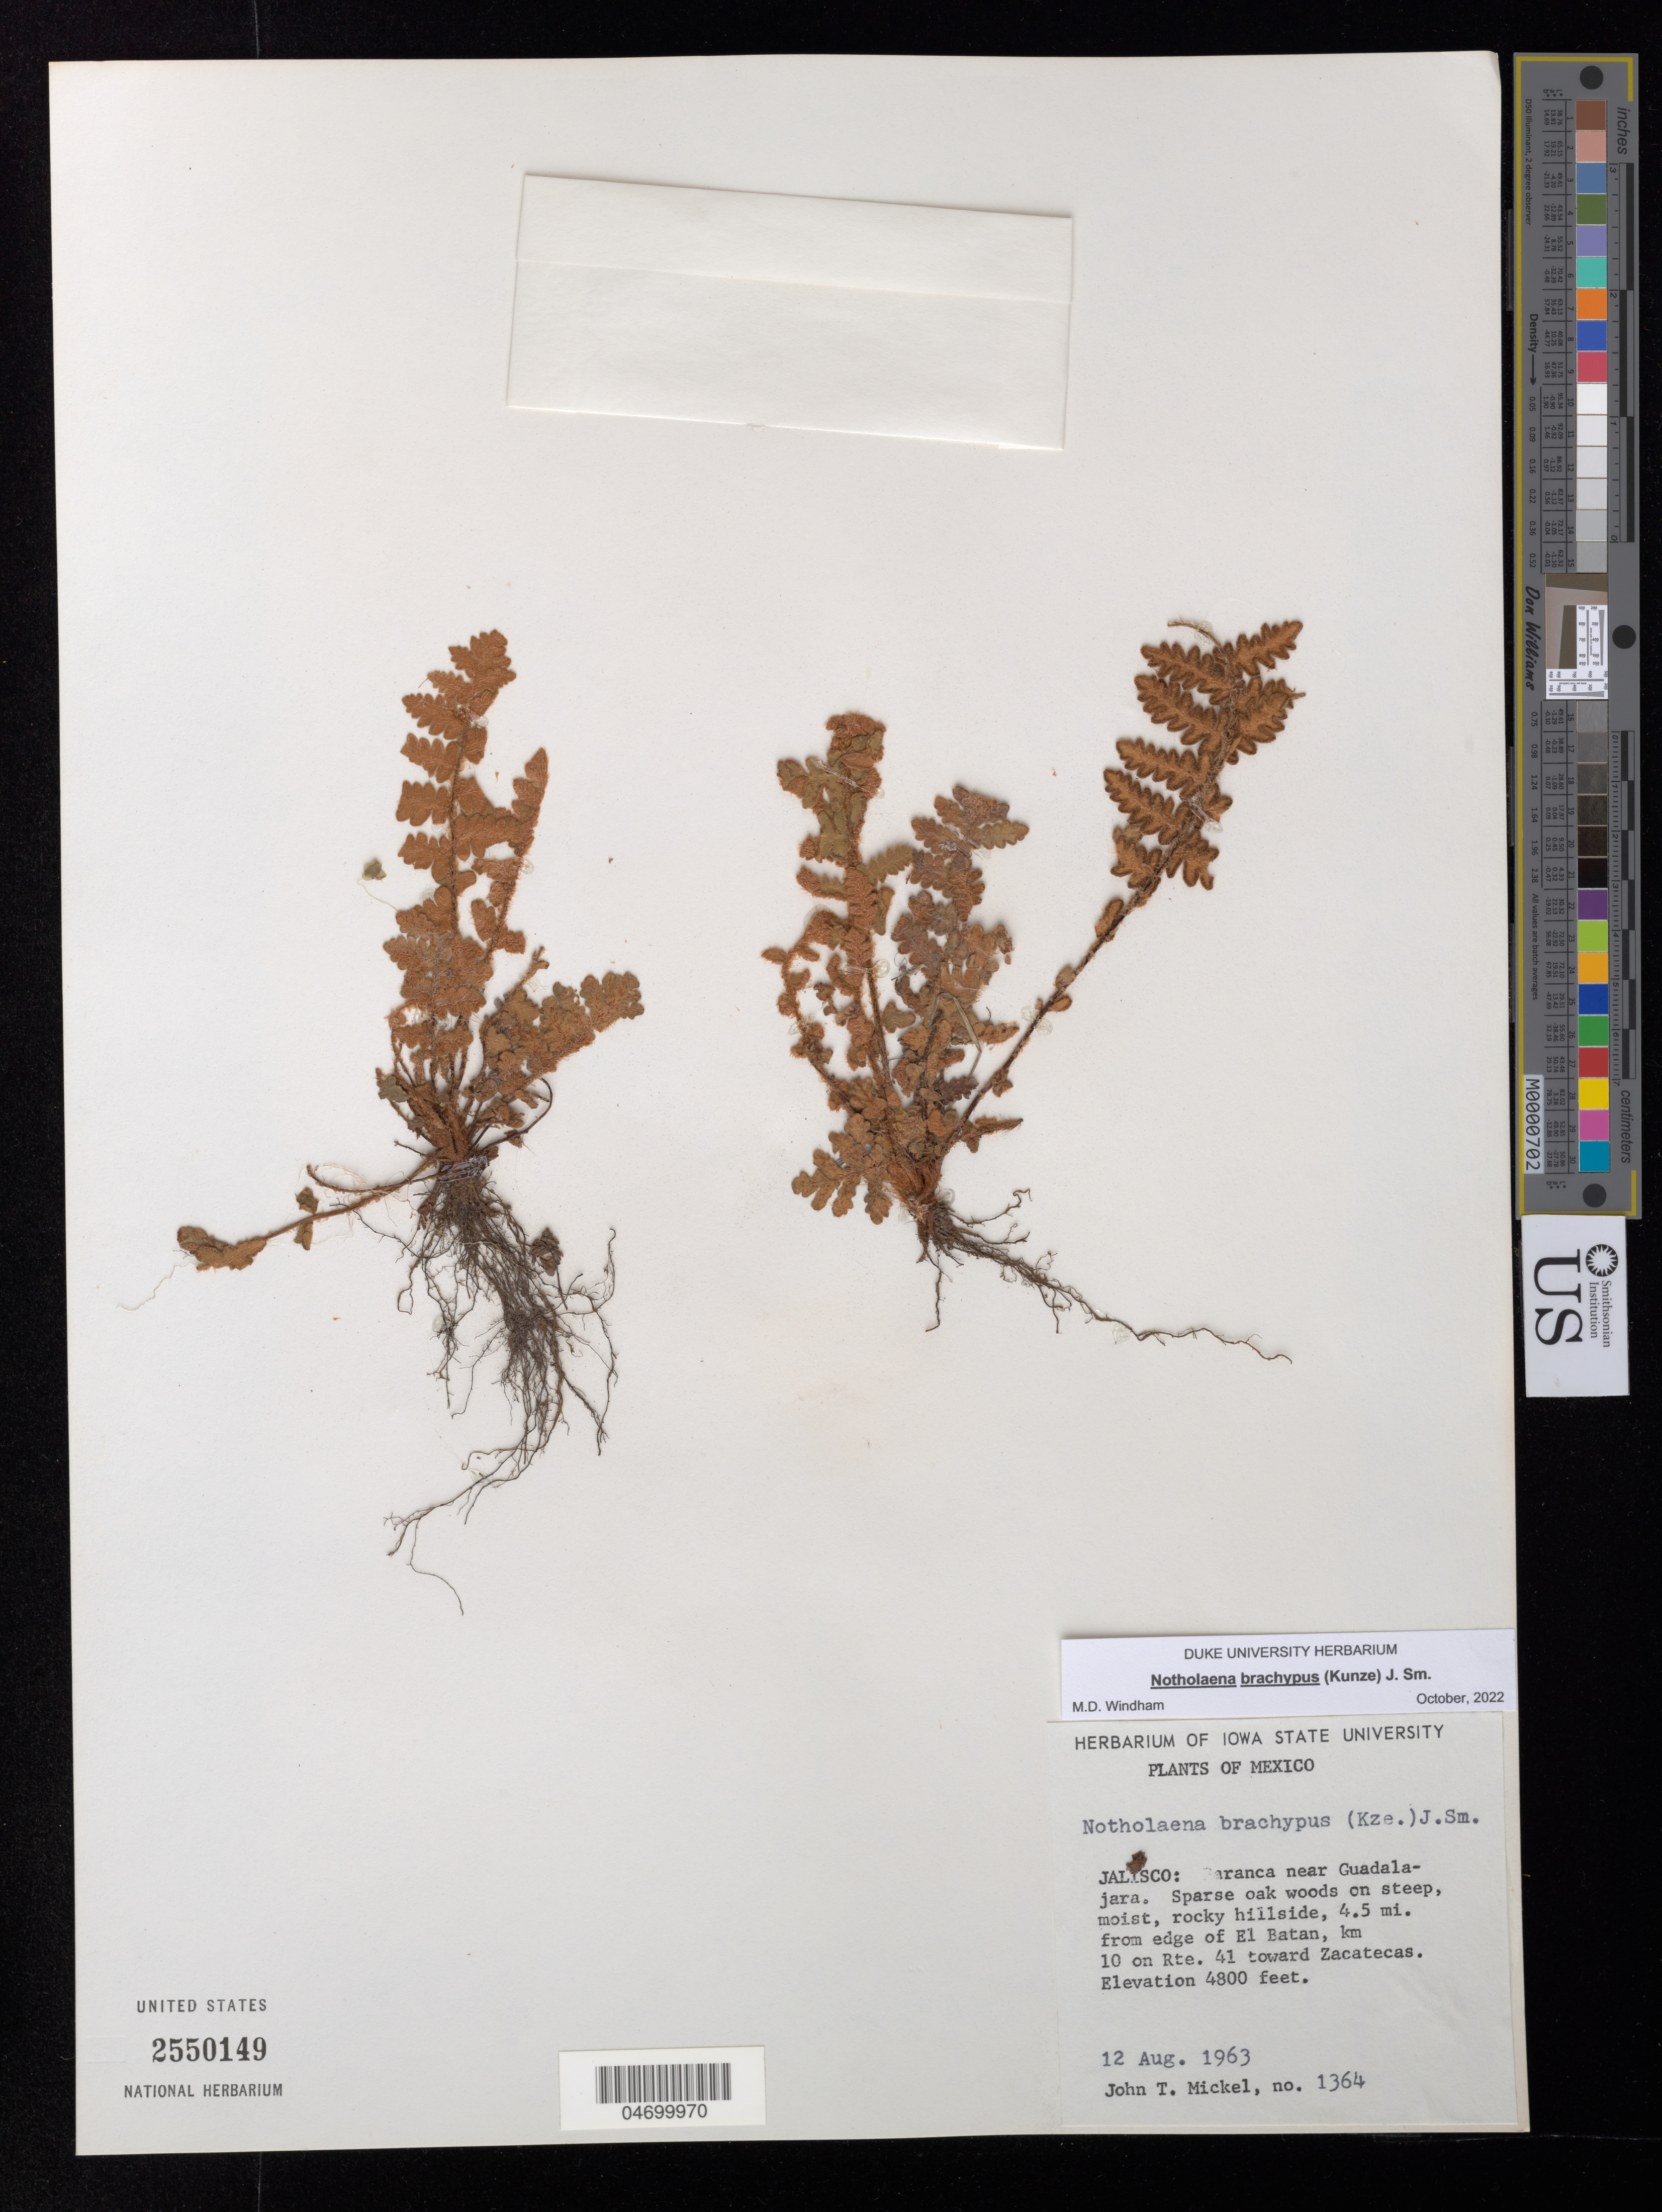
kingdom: Plantae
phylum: Tracheophyta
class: Polypodiopsida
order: Polypodiales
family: Pteridaceae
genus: Notholaena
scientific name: Notholaena brachypus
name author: (Kunze) J. Sm.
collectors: J. T. Mickel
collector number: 1364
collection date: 1963-08-12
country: Mexico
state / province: Jalisco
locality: Baranca near Guadalajara. 4.5 mi. from edge of El Batan, km 10 on Rte. 41 toward Zacatecas.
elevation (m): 1463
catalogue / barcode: US 2550149